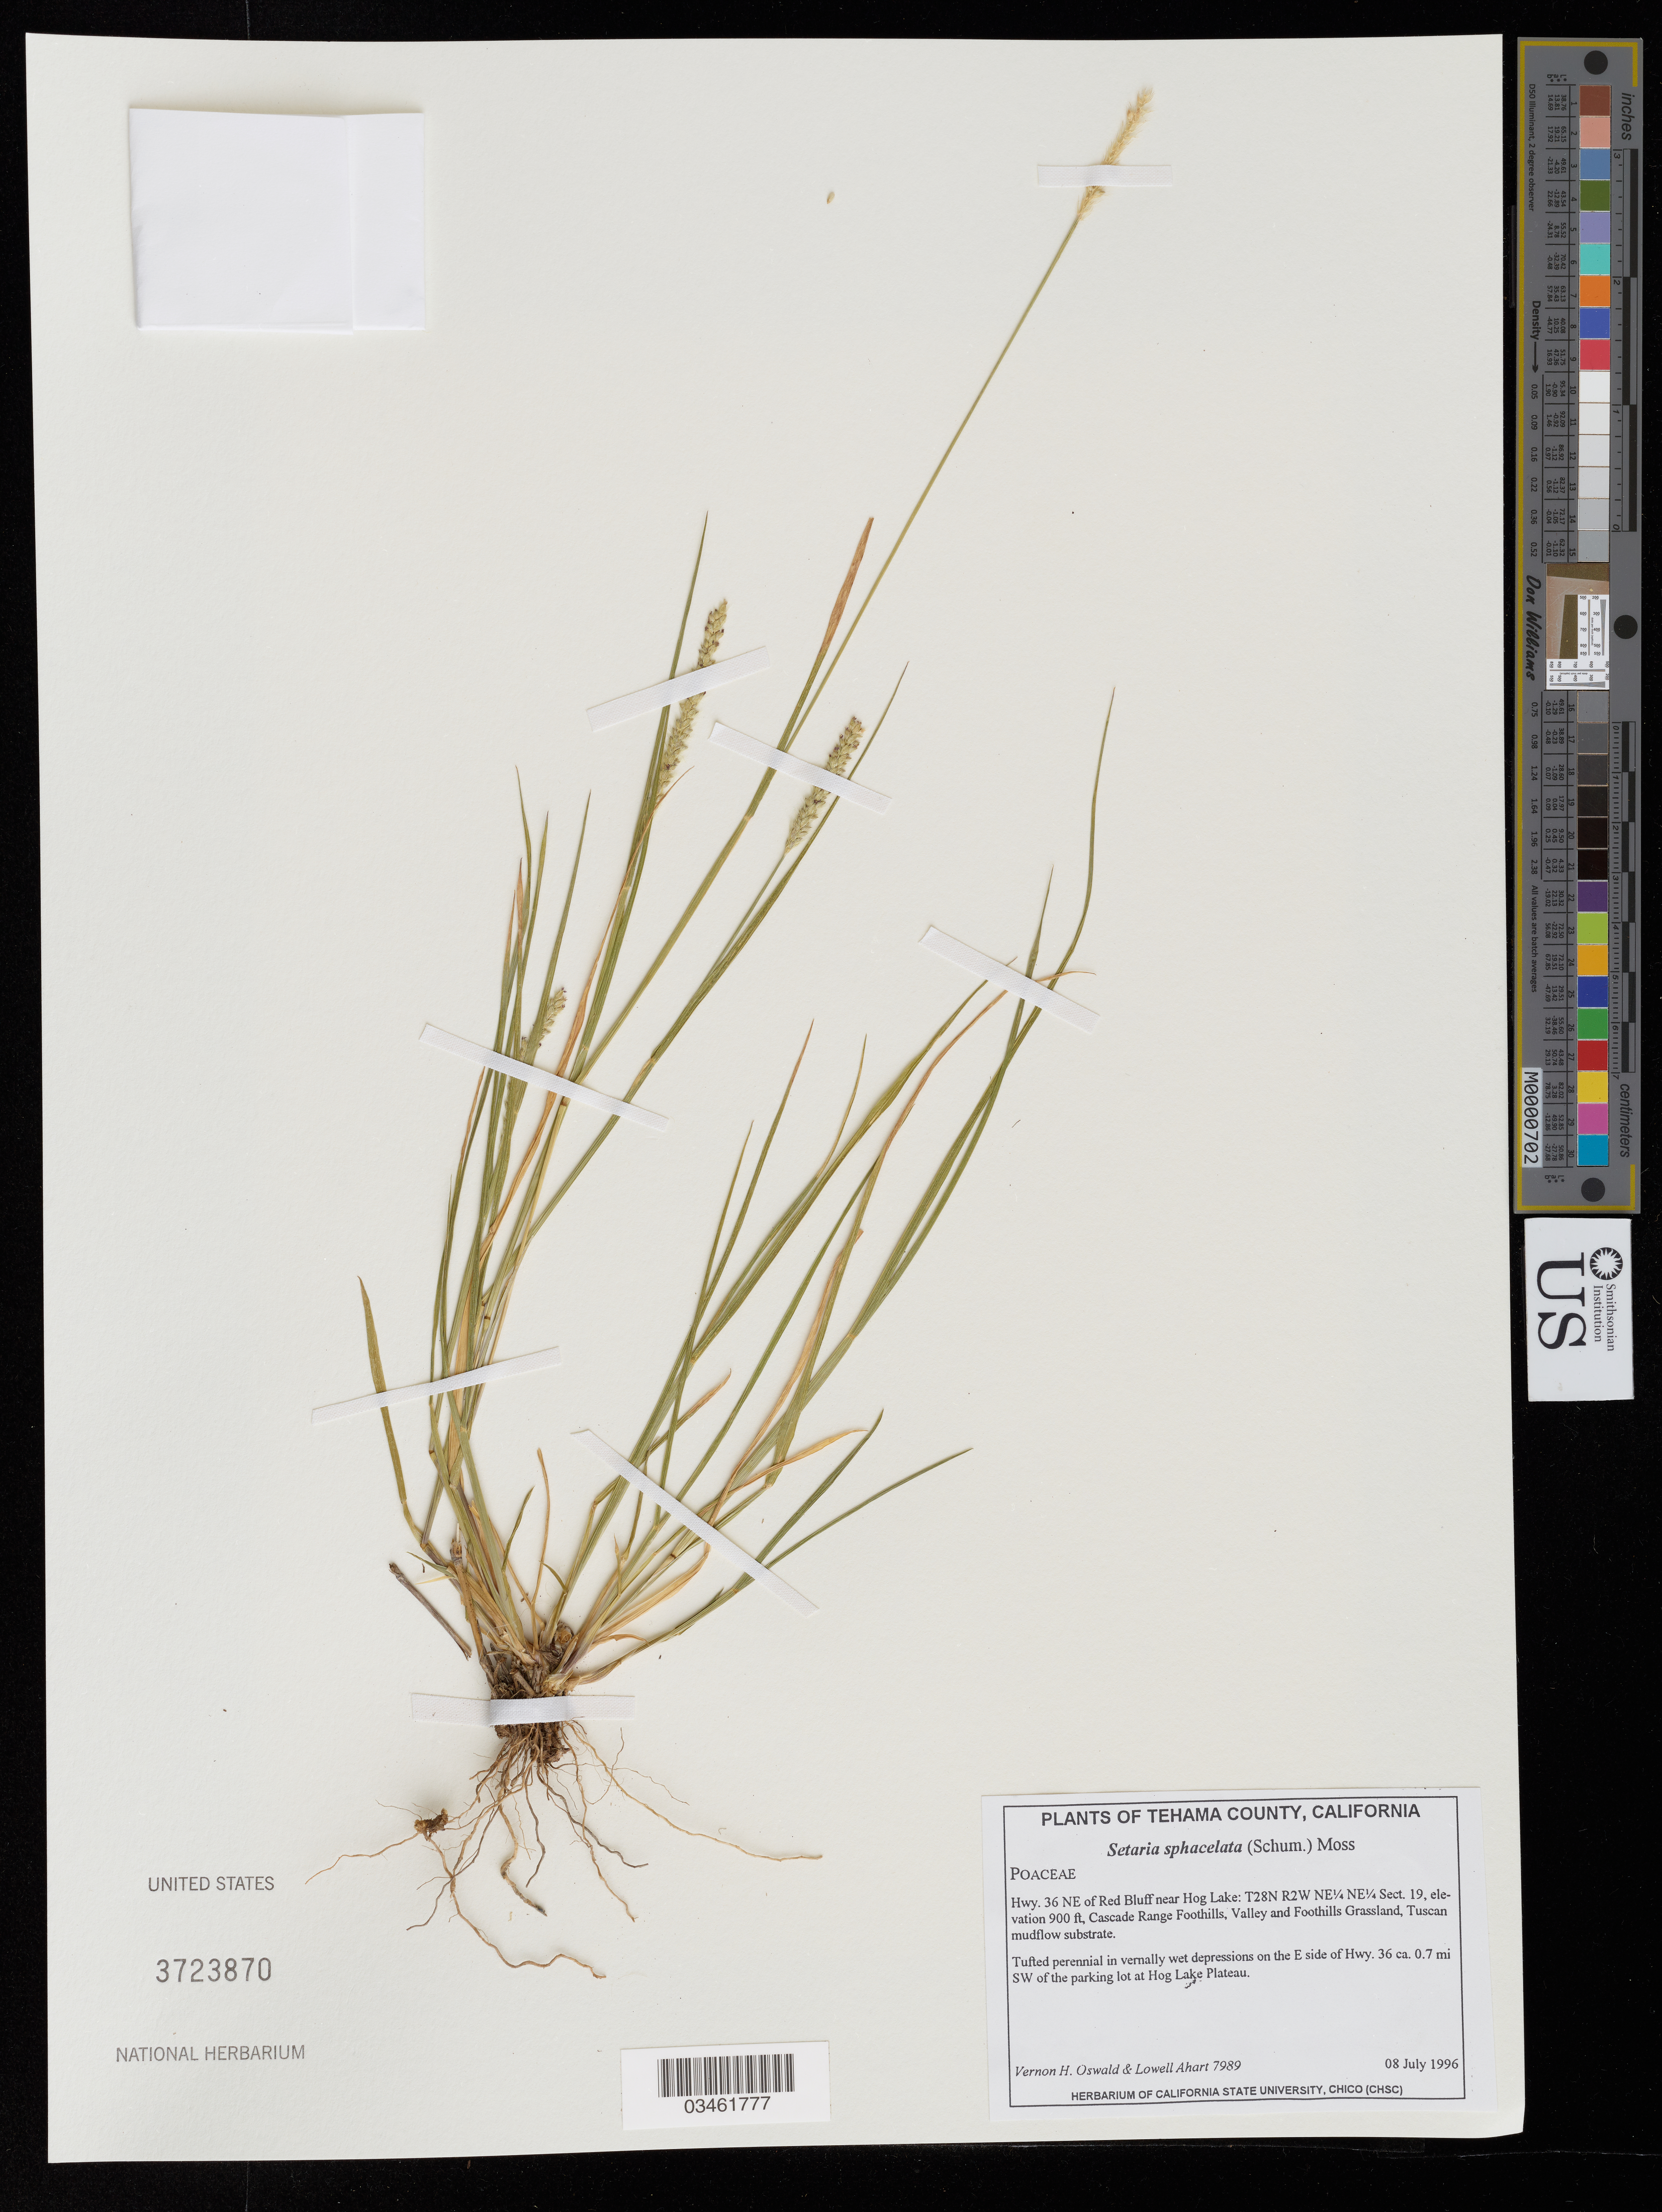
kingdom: Plantae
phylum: Tracheophyta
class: Liliopsida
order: Poales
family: Poaceae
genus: Setaria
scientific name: Setaria sphacelata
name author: (Schumach.) Stapf & Hubb. ex Moss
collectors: V. Oswald & L. Ahart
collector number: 7989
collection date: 1996-07-08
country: United States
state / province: California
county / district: Tehama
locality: Tehama County. Hwy. 36 NE of Red Bluff near Hog Lake: T28N R2W NE¼ NE¼ Sect. 19, Cascade Range Foothills, Valley and Foothills Grassland, Tuscan mudflow substrate. Tufted perennial in vernally wet depressions on the E side of Hwy. 36 ca. 0.7 mi SW of the parking lot at Hog Lake Plateau.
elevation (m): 274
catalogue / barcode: US 3723870